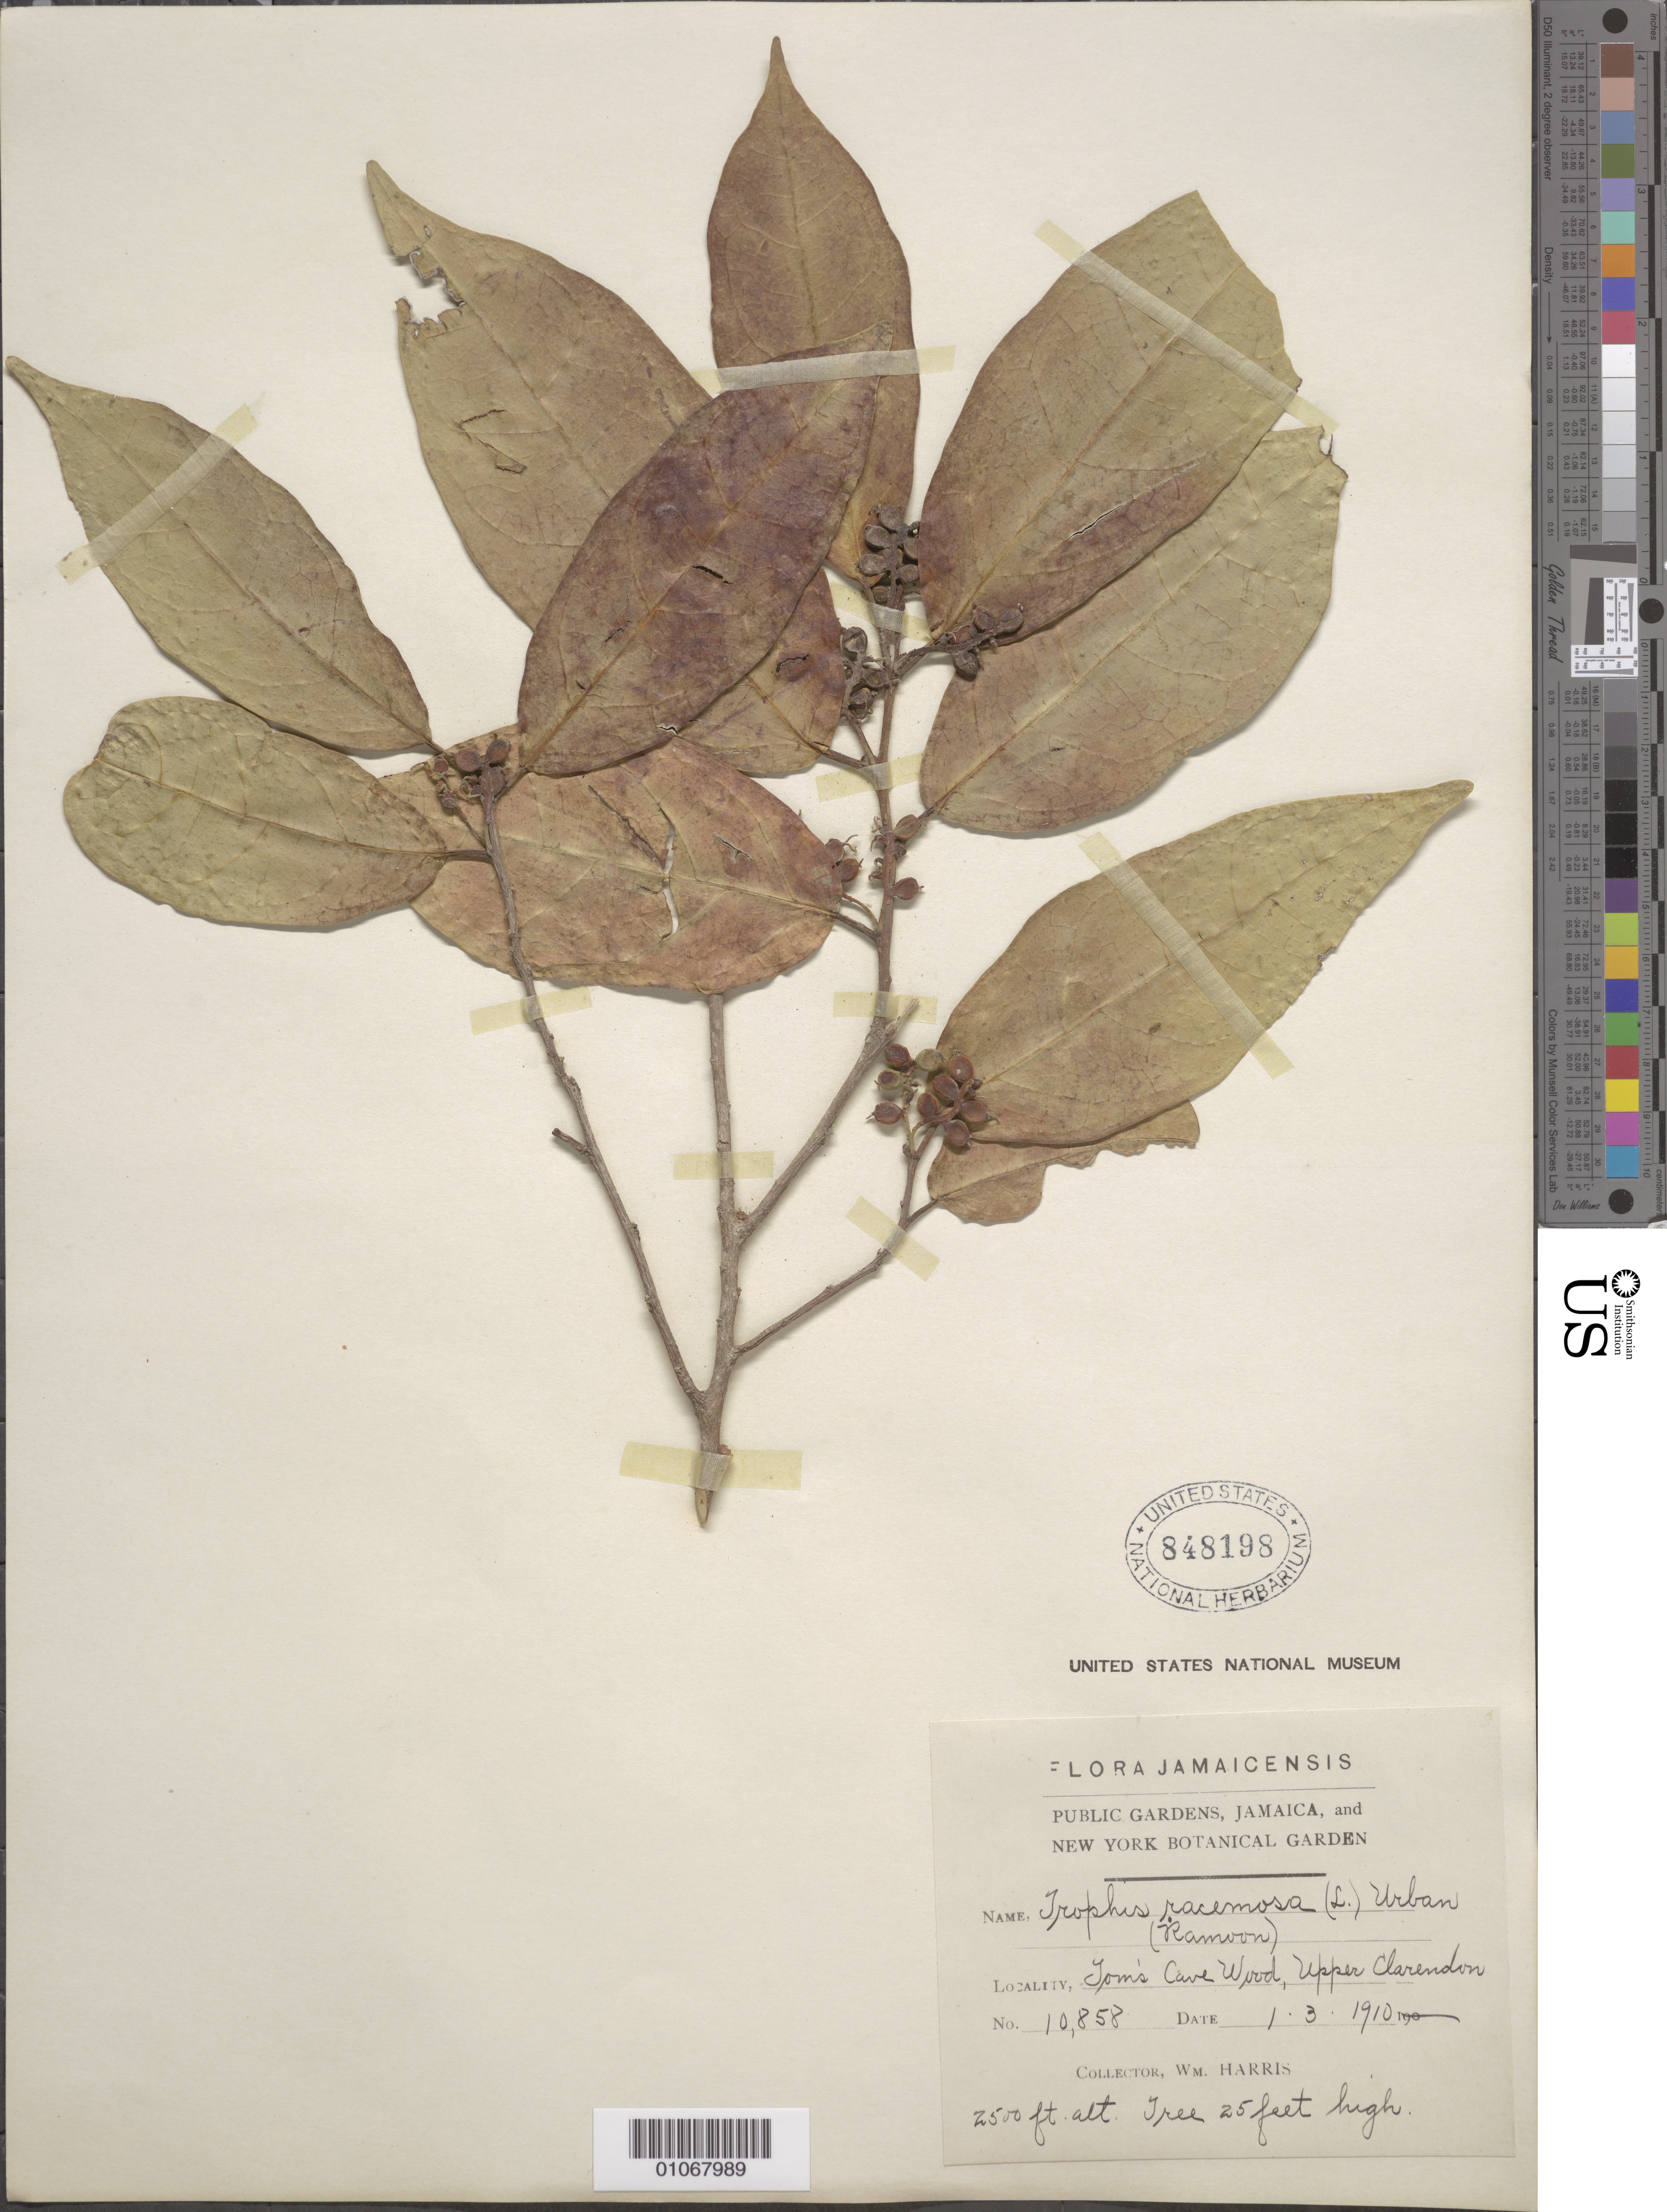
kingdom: Plantae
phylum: Tracheophyta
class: Magnoliopsida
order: Rosales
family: Moraceae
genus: Trophis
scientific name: Trophis racemosa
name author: (L.) Urb.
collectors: W. Harris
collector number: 10858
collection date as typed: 01 Mar 1910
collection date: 1910-03-01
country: Jamaica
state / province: Clarendon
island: Jamaica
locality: Tom's cave wood, Upper Clarendon.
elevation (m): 762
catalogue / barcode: US 848198